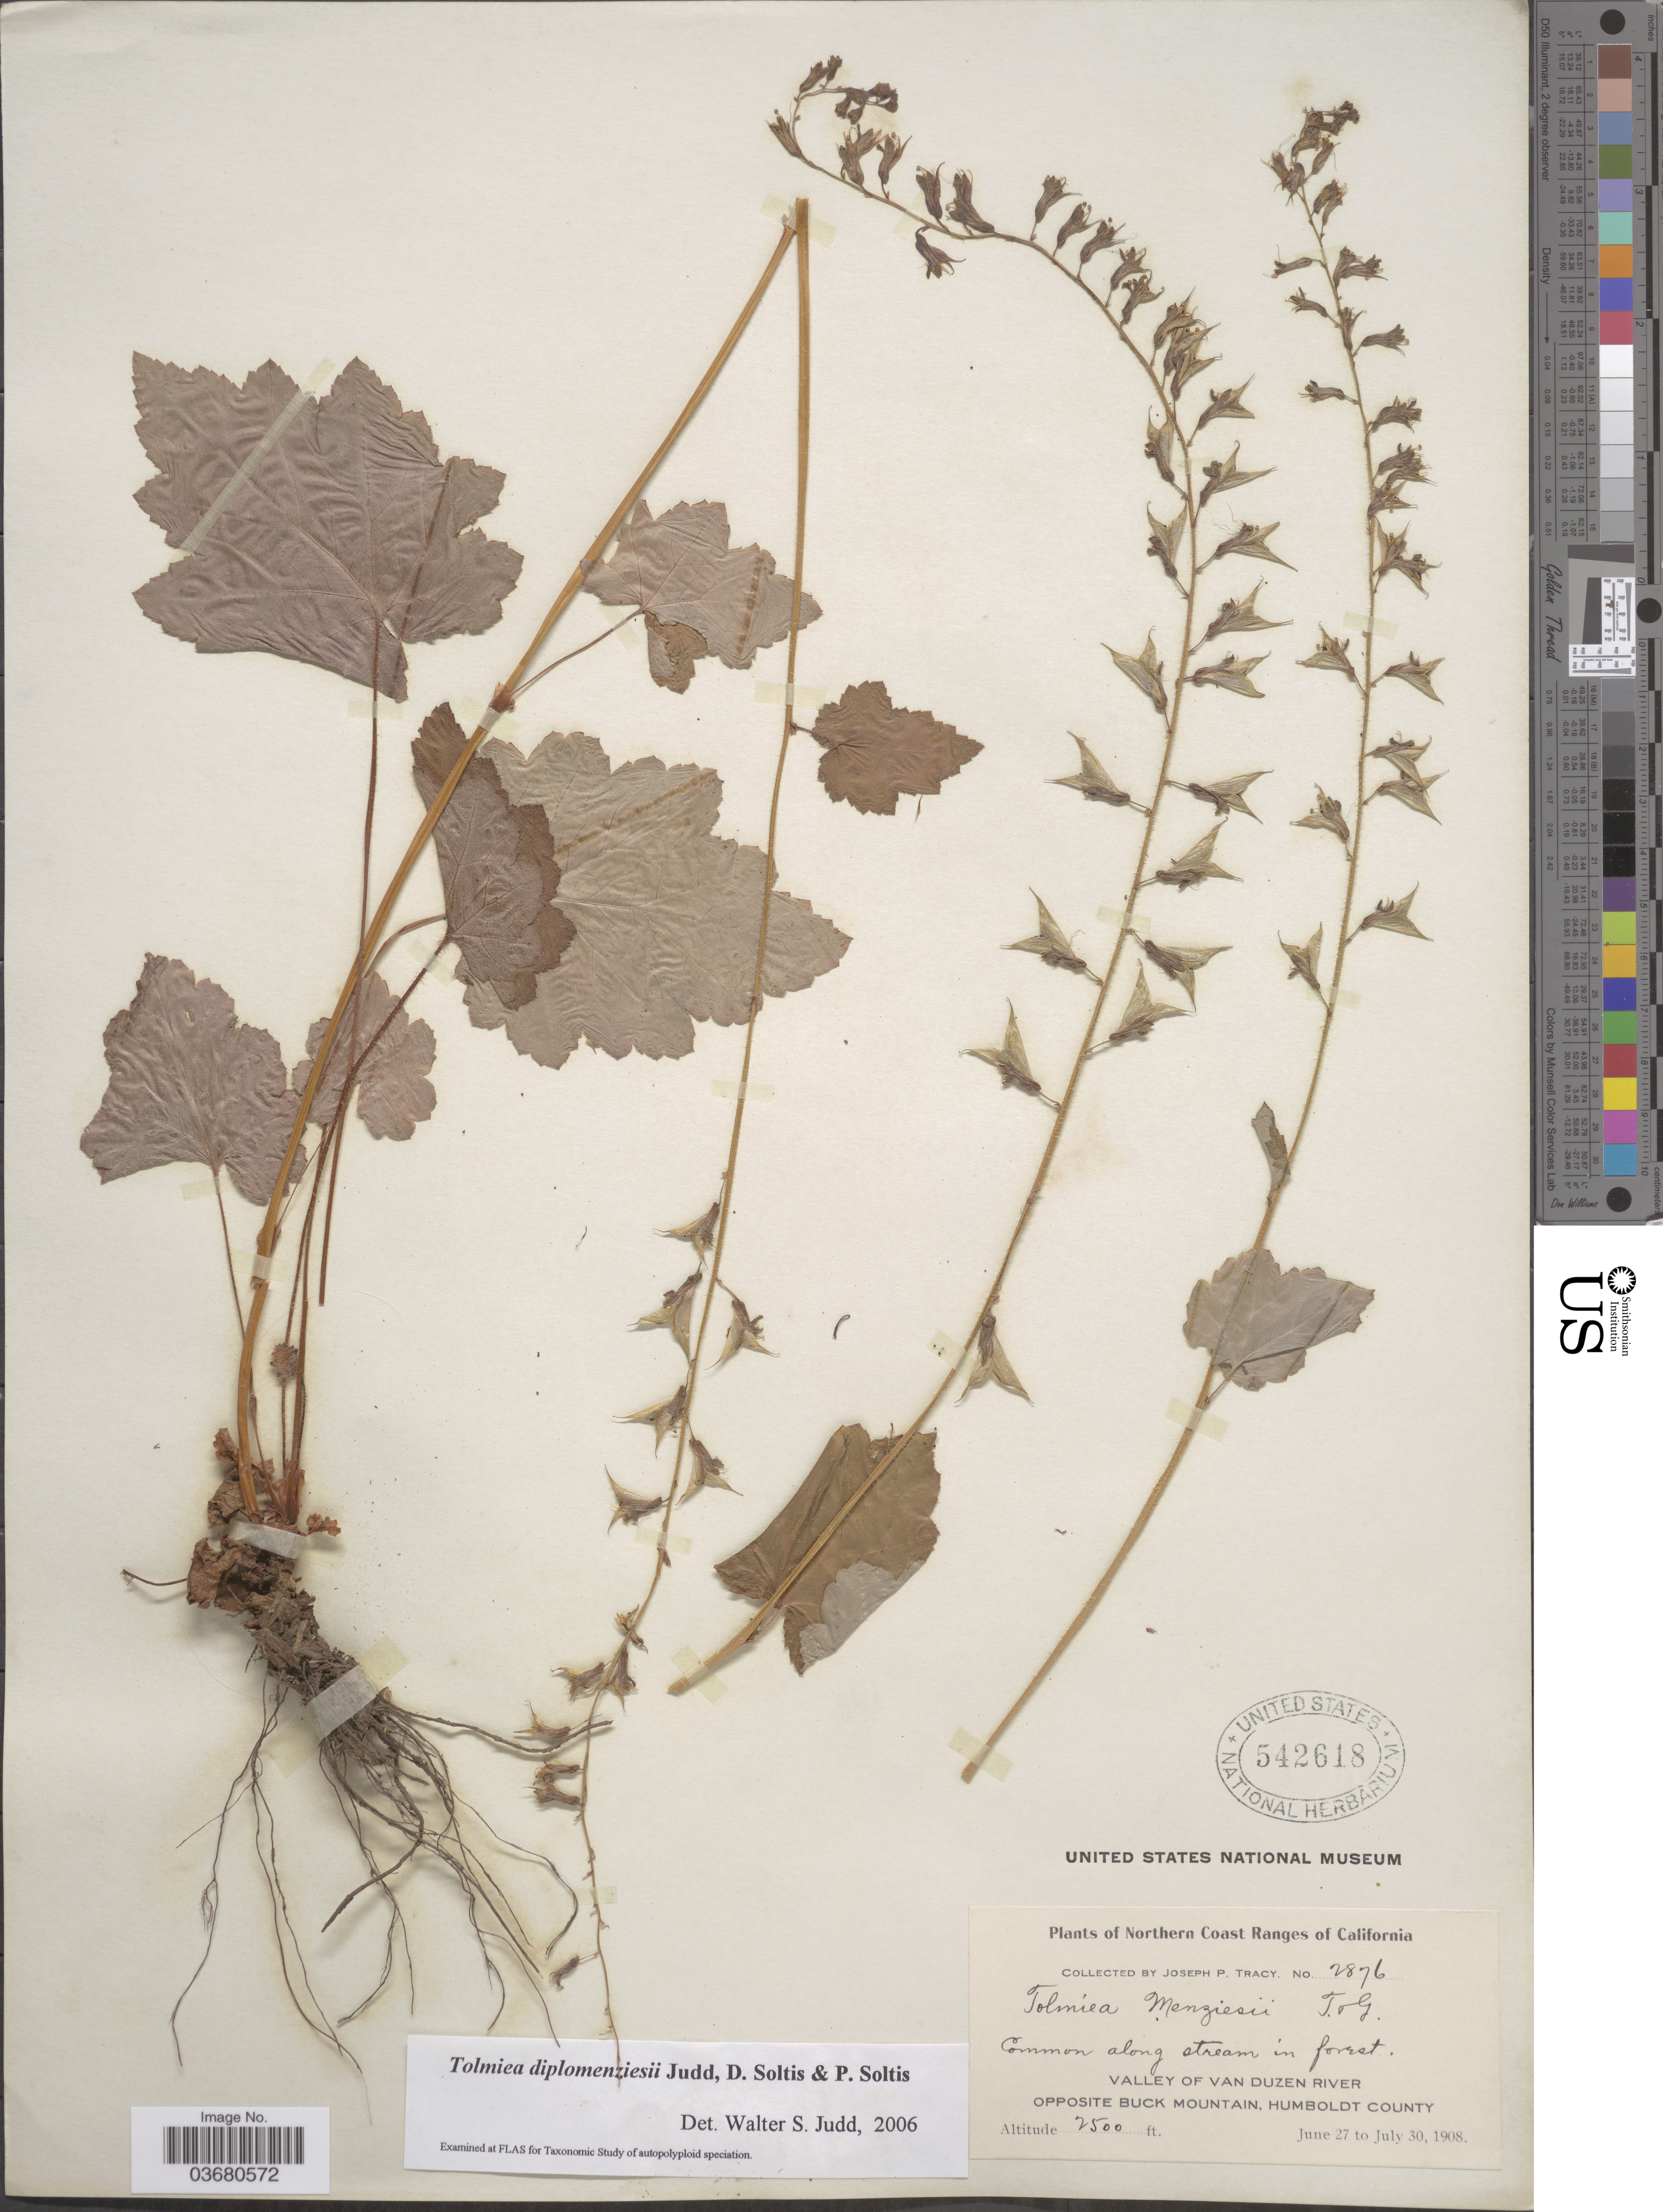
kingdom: Plantae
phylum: Tracheophyta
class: Magnoliopsida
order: Saxifragales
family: Saxifragaceae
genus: Tolmiea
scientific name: Tolmiea diplomenziesii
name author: Judd et al.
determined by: Judd, Walter S.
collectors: J. Tracy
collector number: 2876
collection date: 1908-06-27/1908-07-30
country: United States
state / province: California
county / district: Humboldt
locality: Northern Coast Region of California. Valley of Van Duzen River. Opposite Buck Mountain, Humboldt County.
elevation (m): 762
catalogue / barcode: US 542618